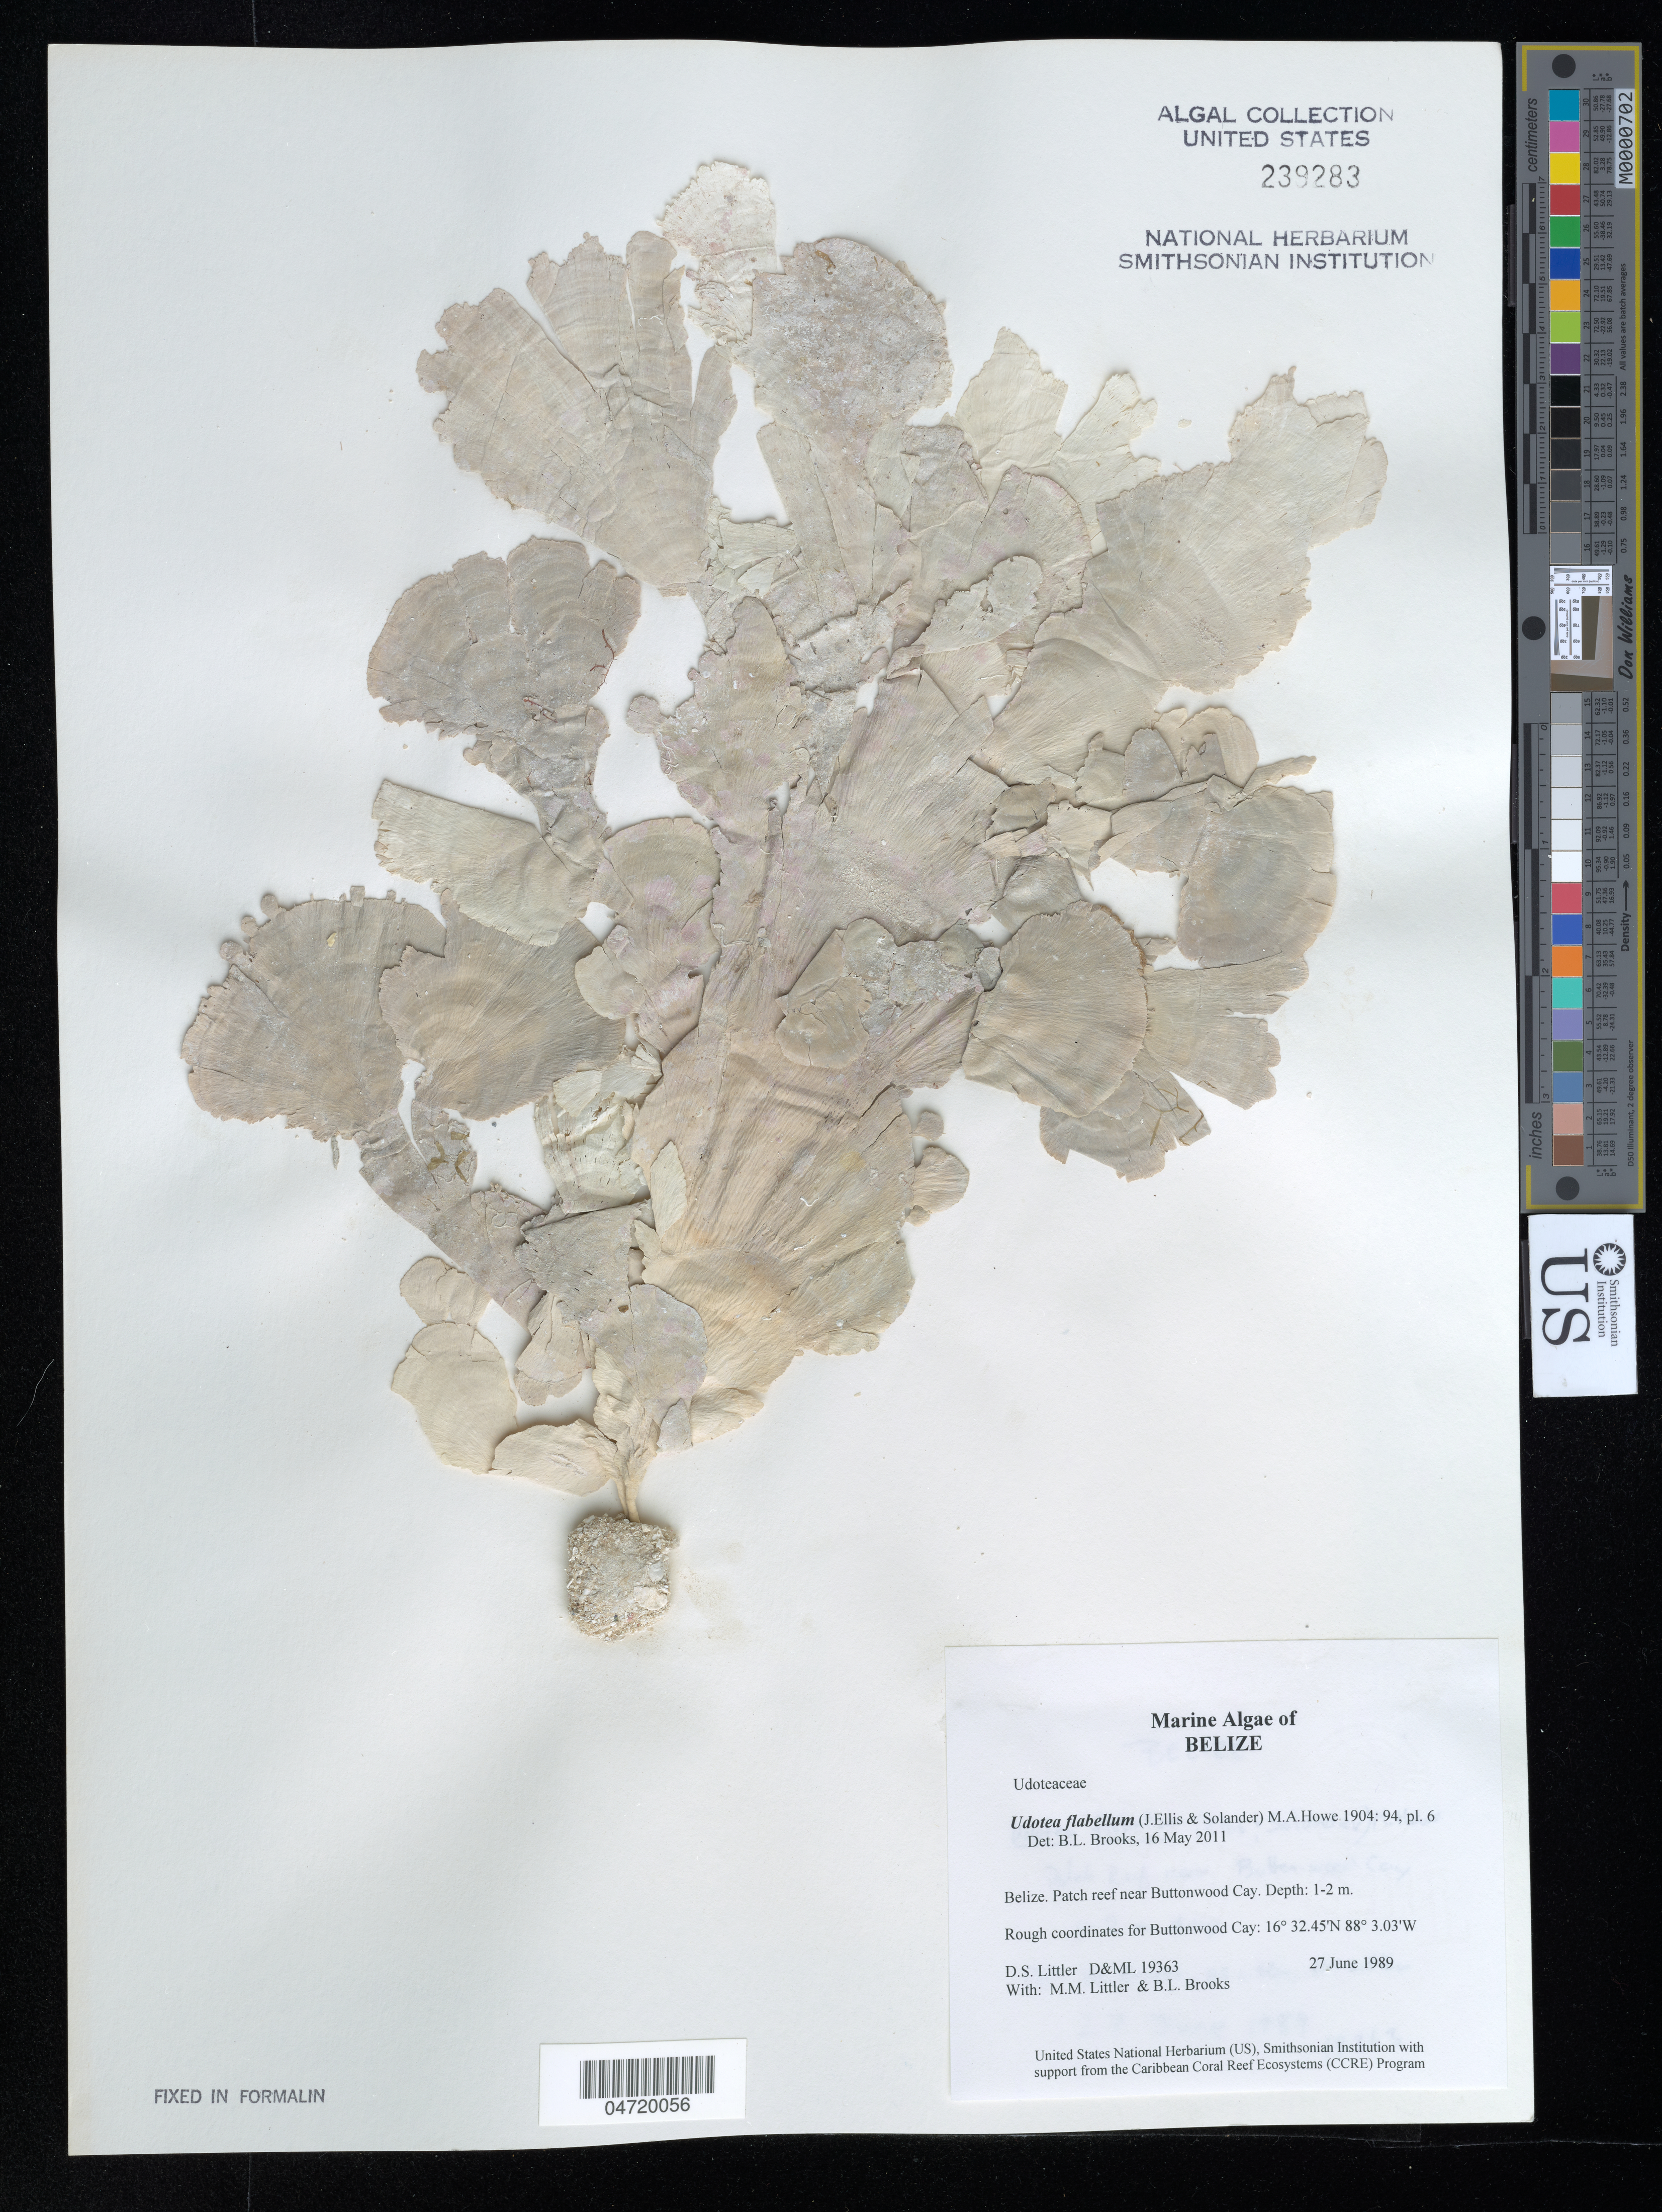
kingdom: Plantae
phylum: Chlorophyta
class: Ulvophyceae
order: Bryopsidales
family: Udoteaceae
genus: Udotea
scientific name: Udotea flabellum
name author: (J. Ellis & Sol.) M. Howe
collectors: D. S. Littler, M. M. Littler & B. Brooks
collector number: D&ML19363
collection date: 1989-06-27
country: Belize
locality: Patch reef near Buttonwood Cay.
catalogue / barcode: US 239283